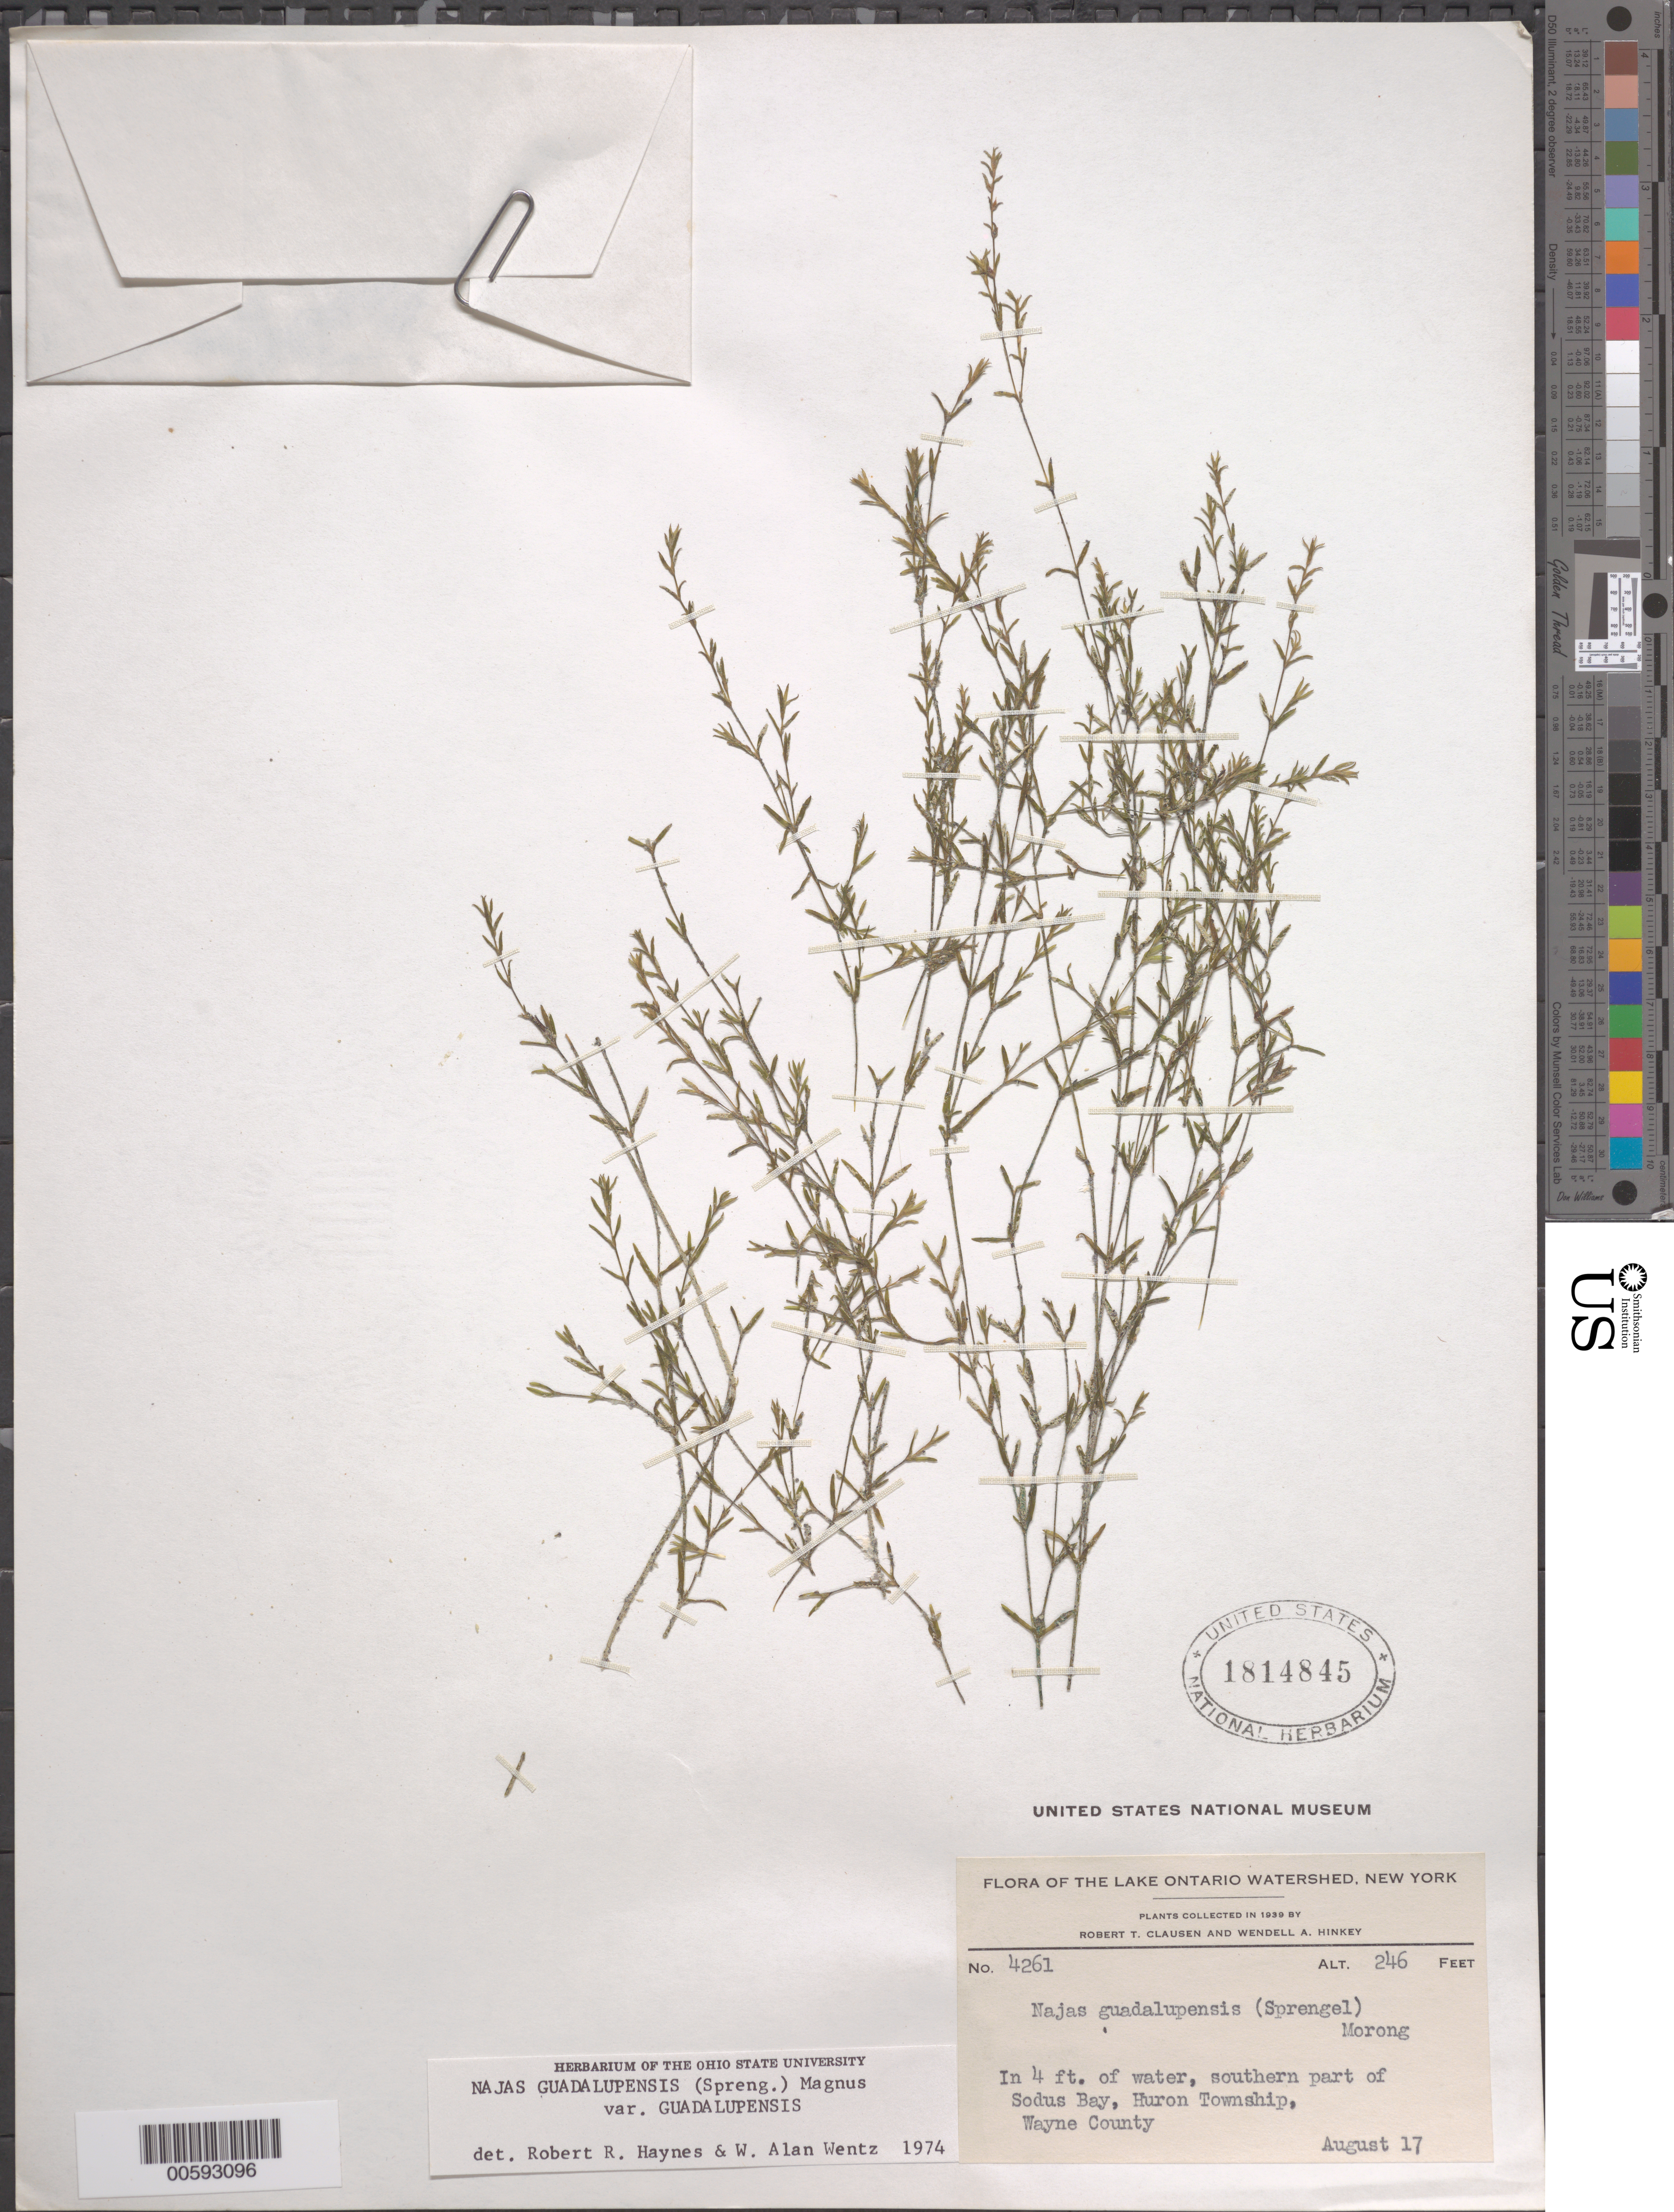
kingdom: Plantae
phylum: Tracheophyta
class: Liliopsida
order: Alismatales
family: Hydrocharitaceae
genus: Najas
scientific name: Najas guadalupensis var. guadalupensis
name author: (Spreng.) Magnus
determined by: Haynes, R. R.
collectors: R. T. Clausen & W. Hinkey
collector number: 4261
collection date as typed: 17 Aug 1939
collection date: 1939-08-17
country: United States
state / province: New York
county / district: Wayne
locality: Southern part of Sodus Bay, Huron Township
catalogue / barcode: US 1814845